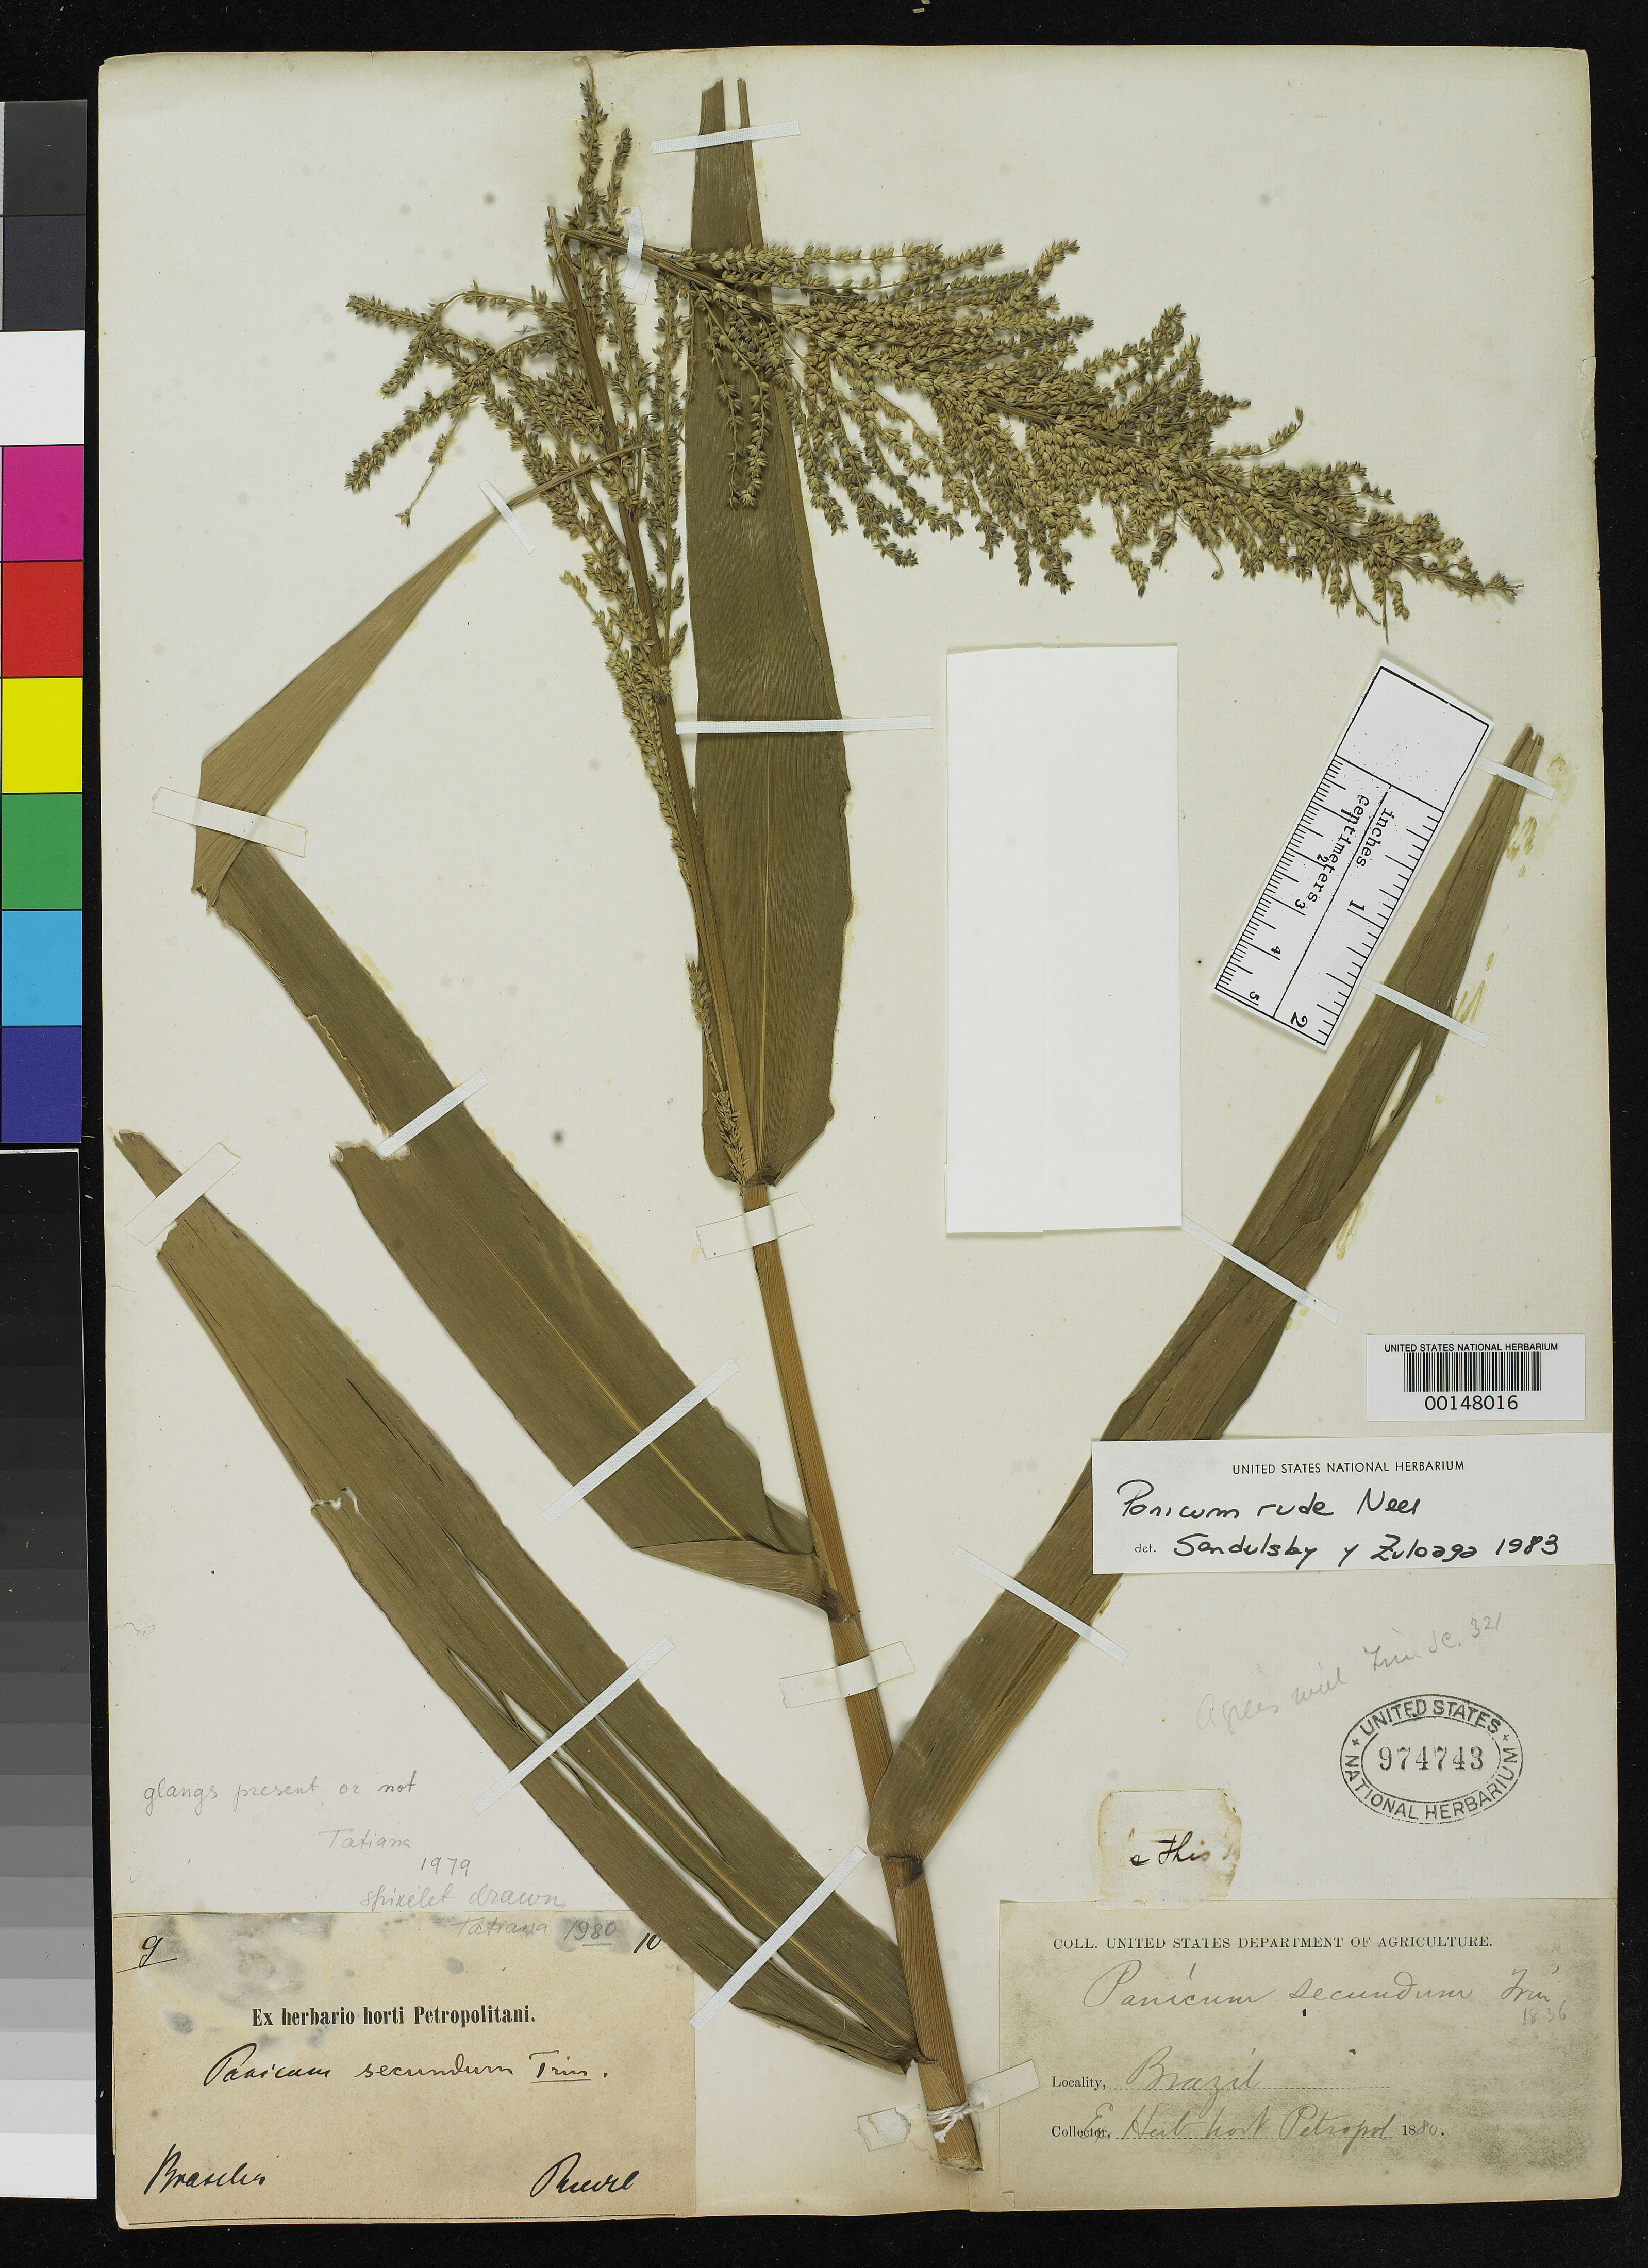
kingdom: Plantae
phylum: Tracheophyta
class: Liliopsida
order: Poales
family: Poaceae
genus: Panicum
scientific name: Panicum secundum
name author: Trin.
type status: Isotype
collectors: L. Riedel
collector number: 10 / G10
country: Brazil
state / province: Minas Gerais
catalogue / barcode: US 974743